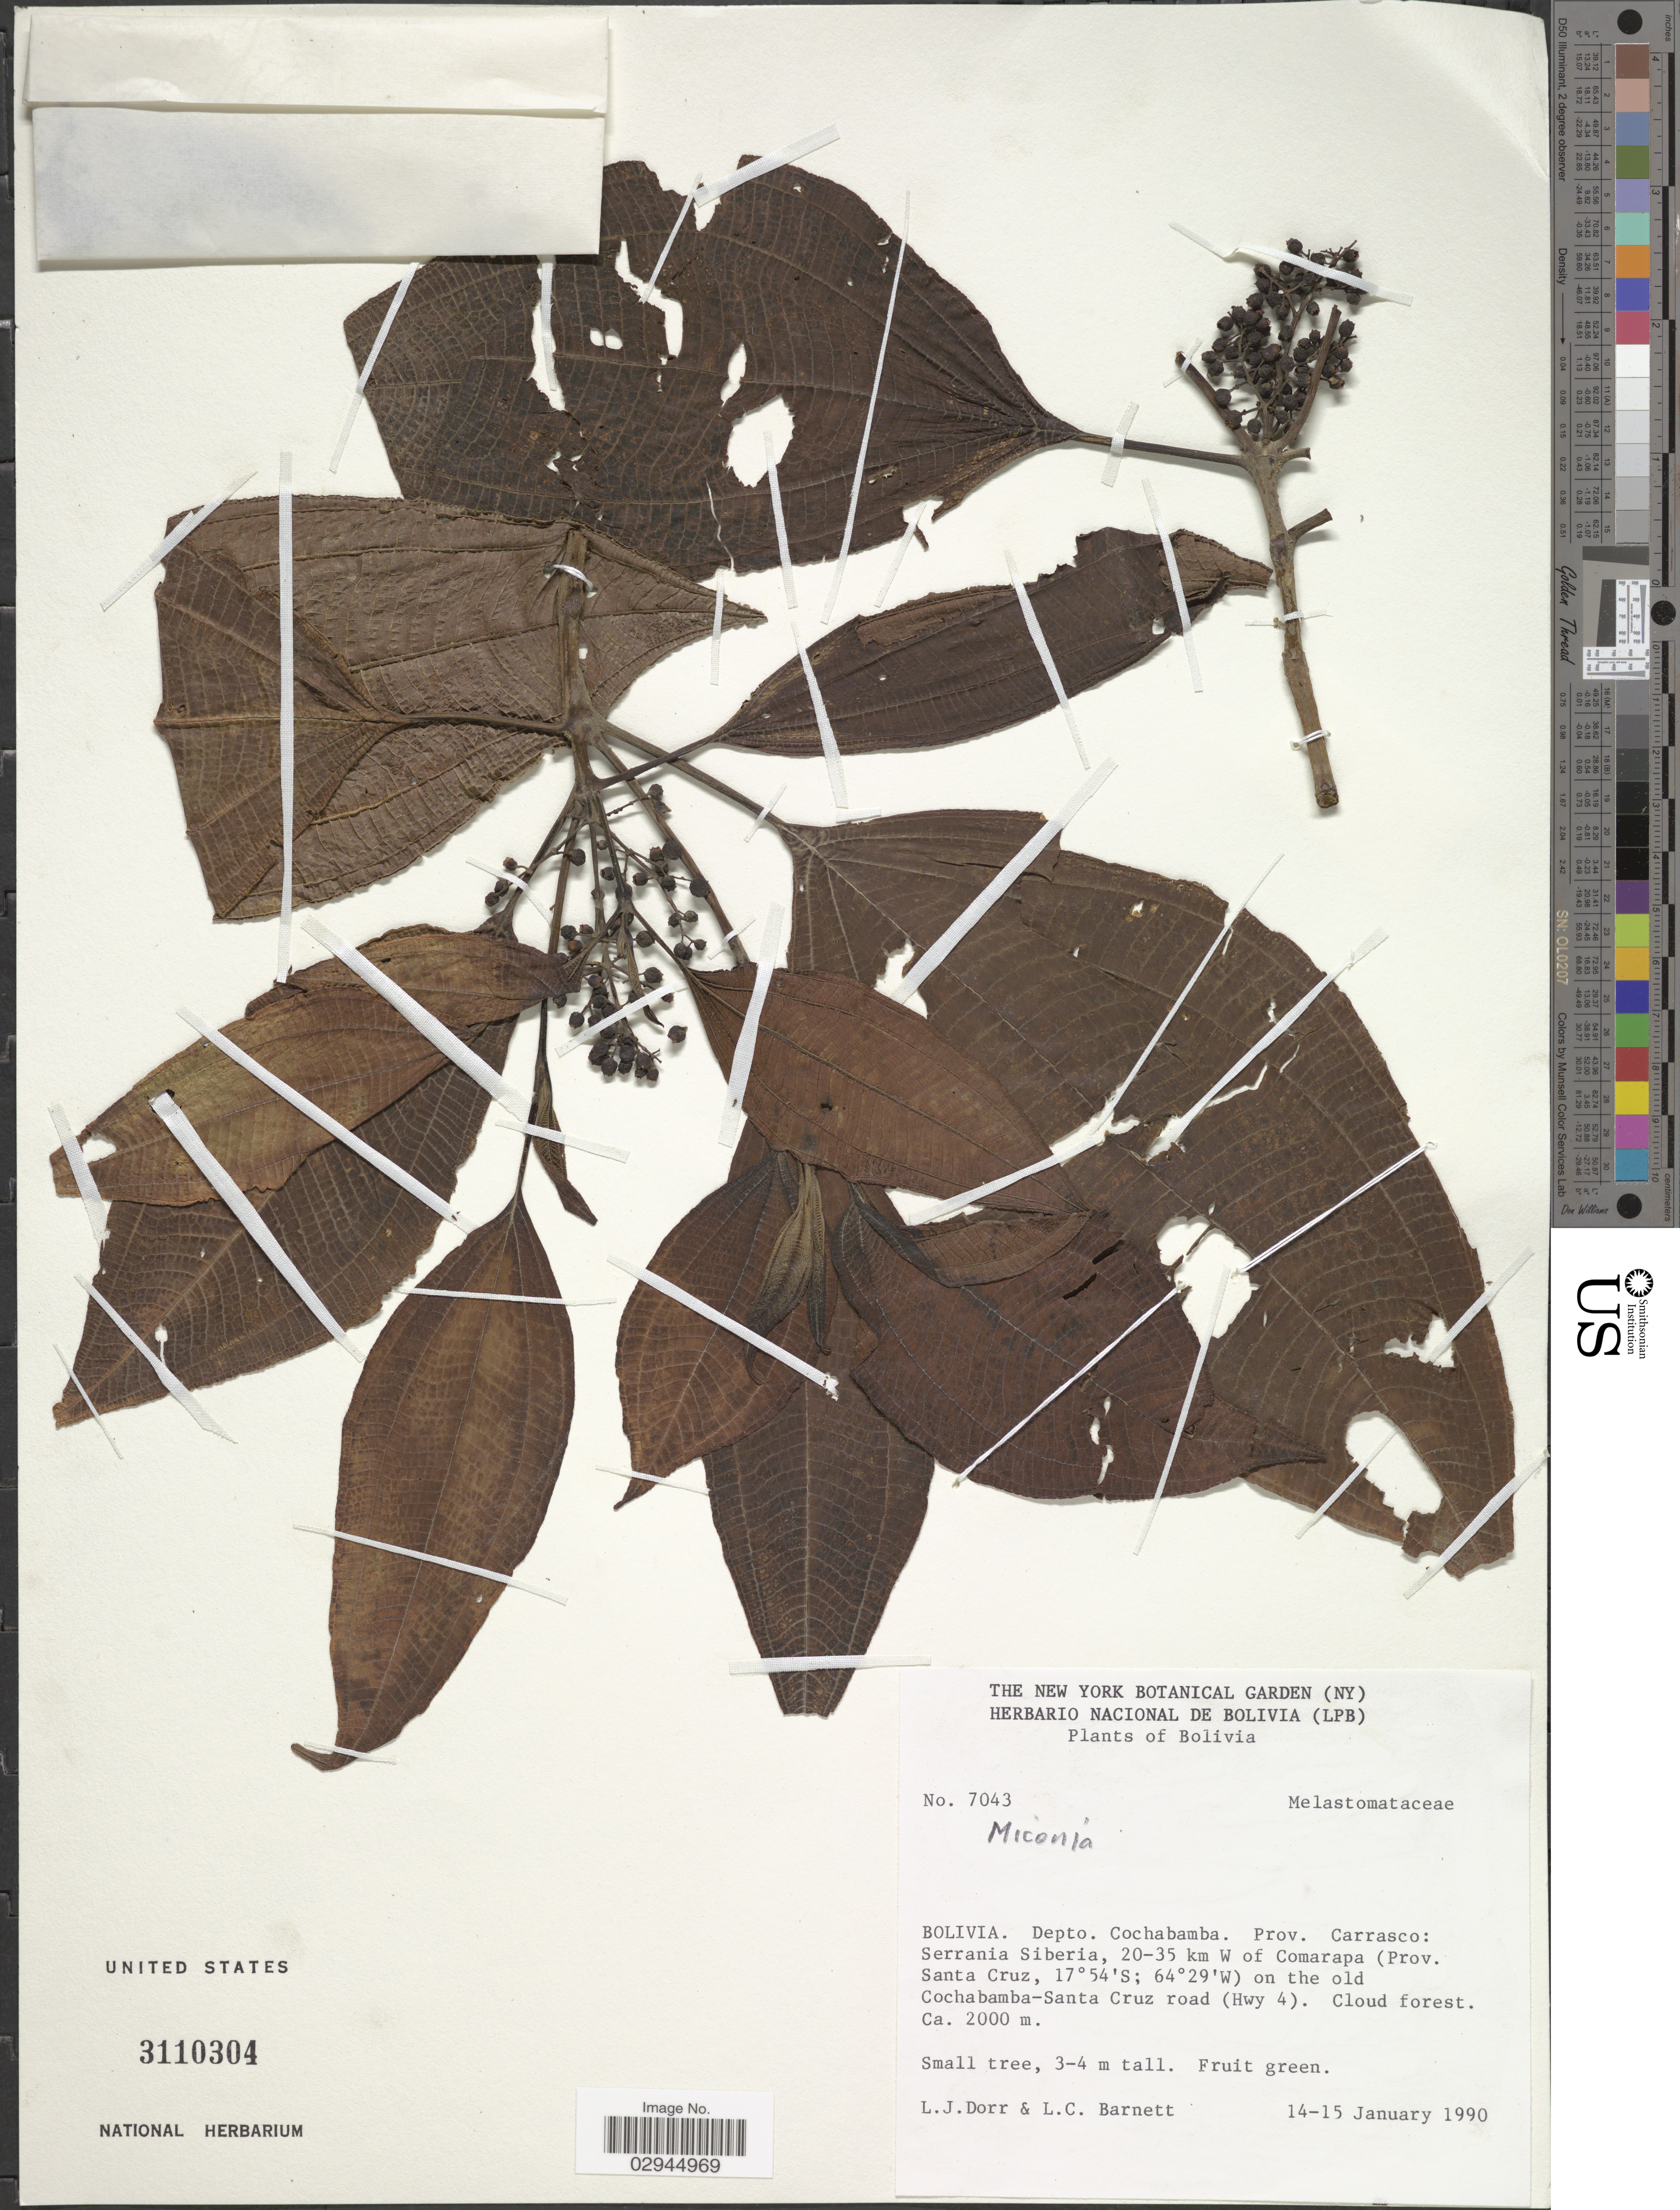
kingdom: Plantae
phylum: Tracheophyta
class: Magnoliopsida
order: Myrtales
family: Melastomataceae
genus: Miconia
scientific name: Miconia sp.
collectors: L. J. Dorr & L. C. Barnett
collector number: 7043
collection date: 1990-01-14/1990-01-15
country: Bolivia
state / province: Cochabamba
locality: Depto. Cochabamba. Prov. Carrasco: Serrania Siberia, 20-35 km W of Comarapa (Prov. Santa Cruz) on the old Cochabamba-Santa Cruz road (Hwy 4).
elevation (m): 2000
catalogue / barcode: US 3110304